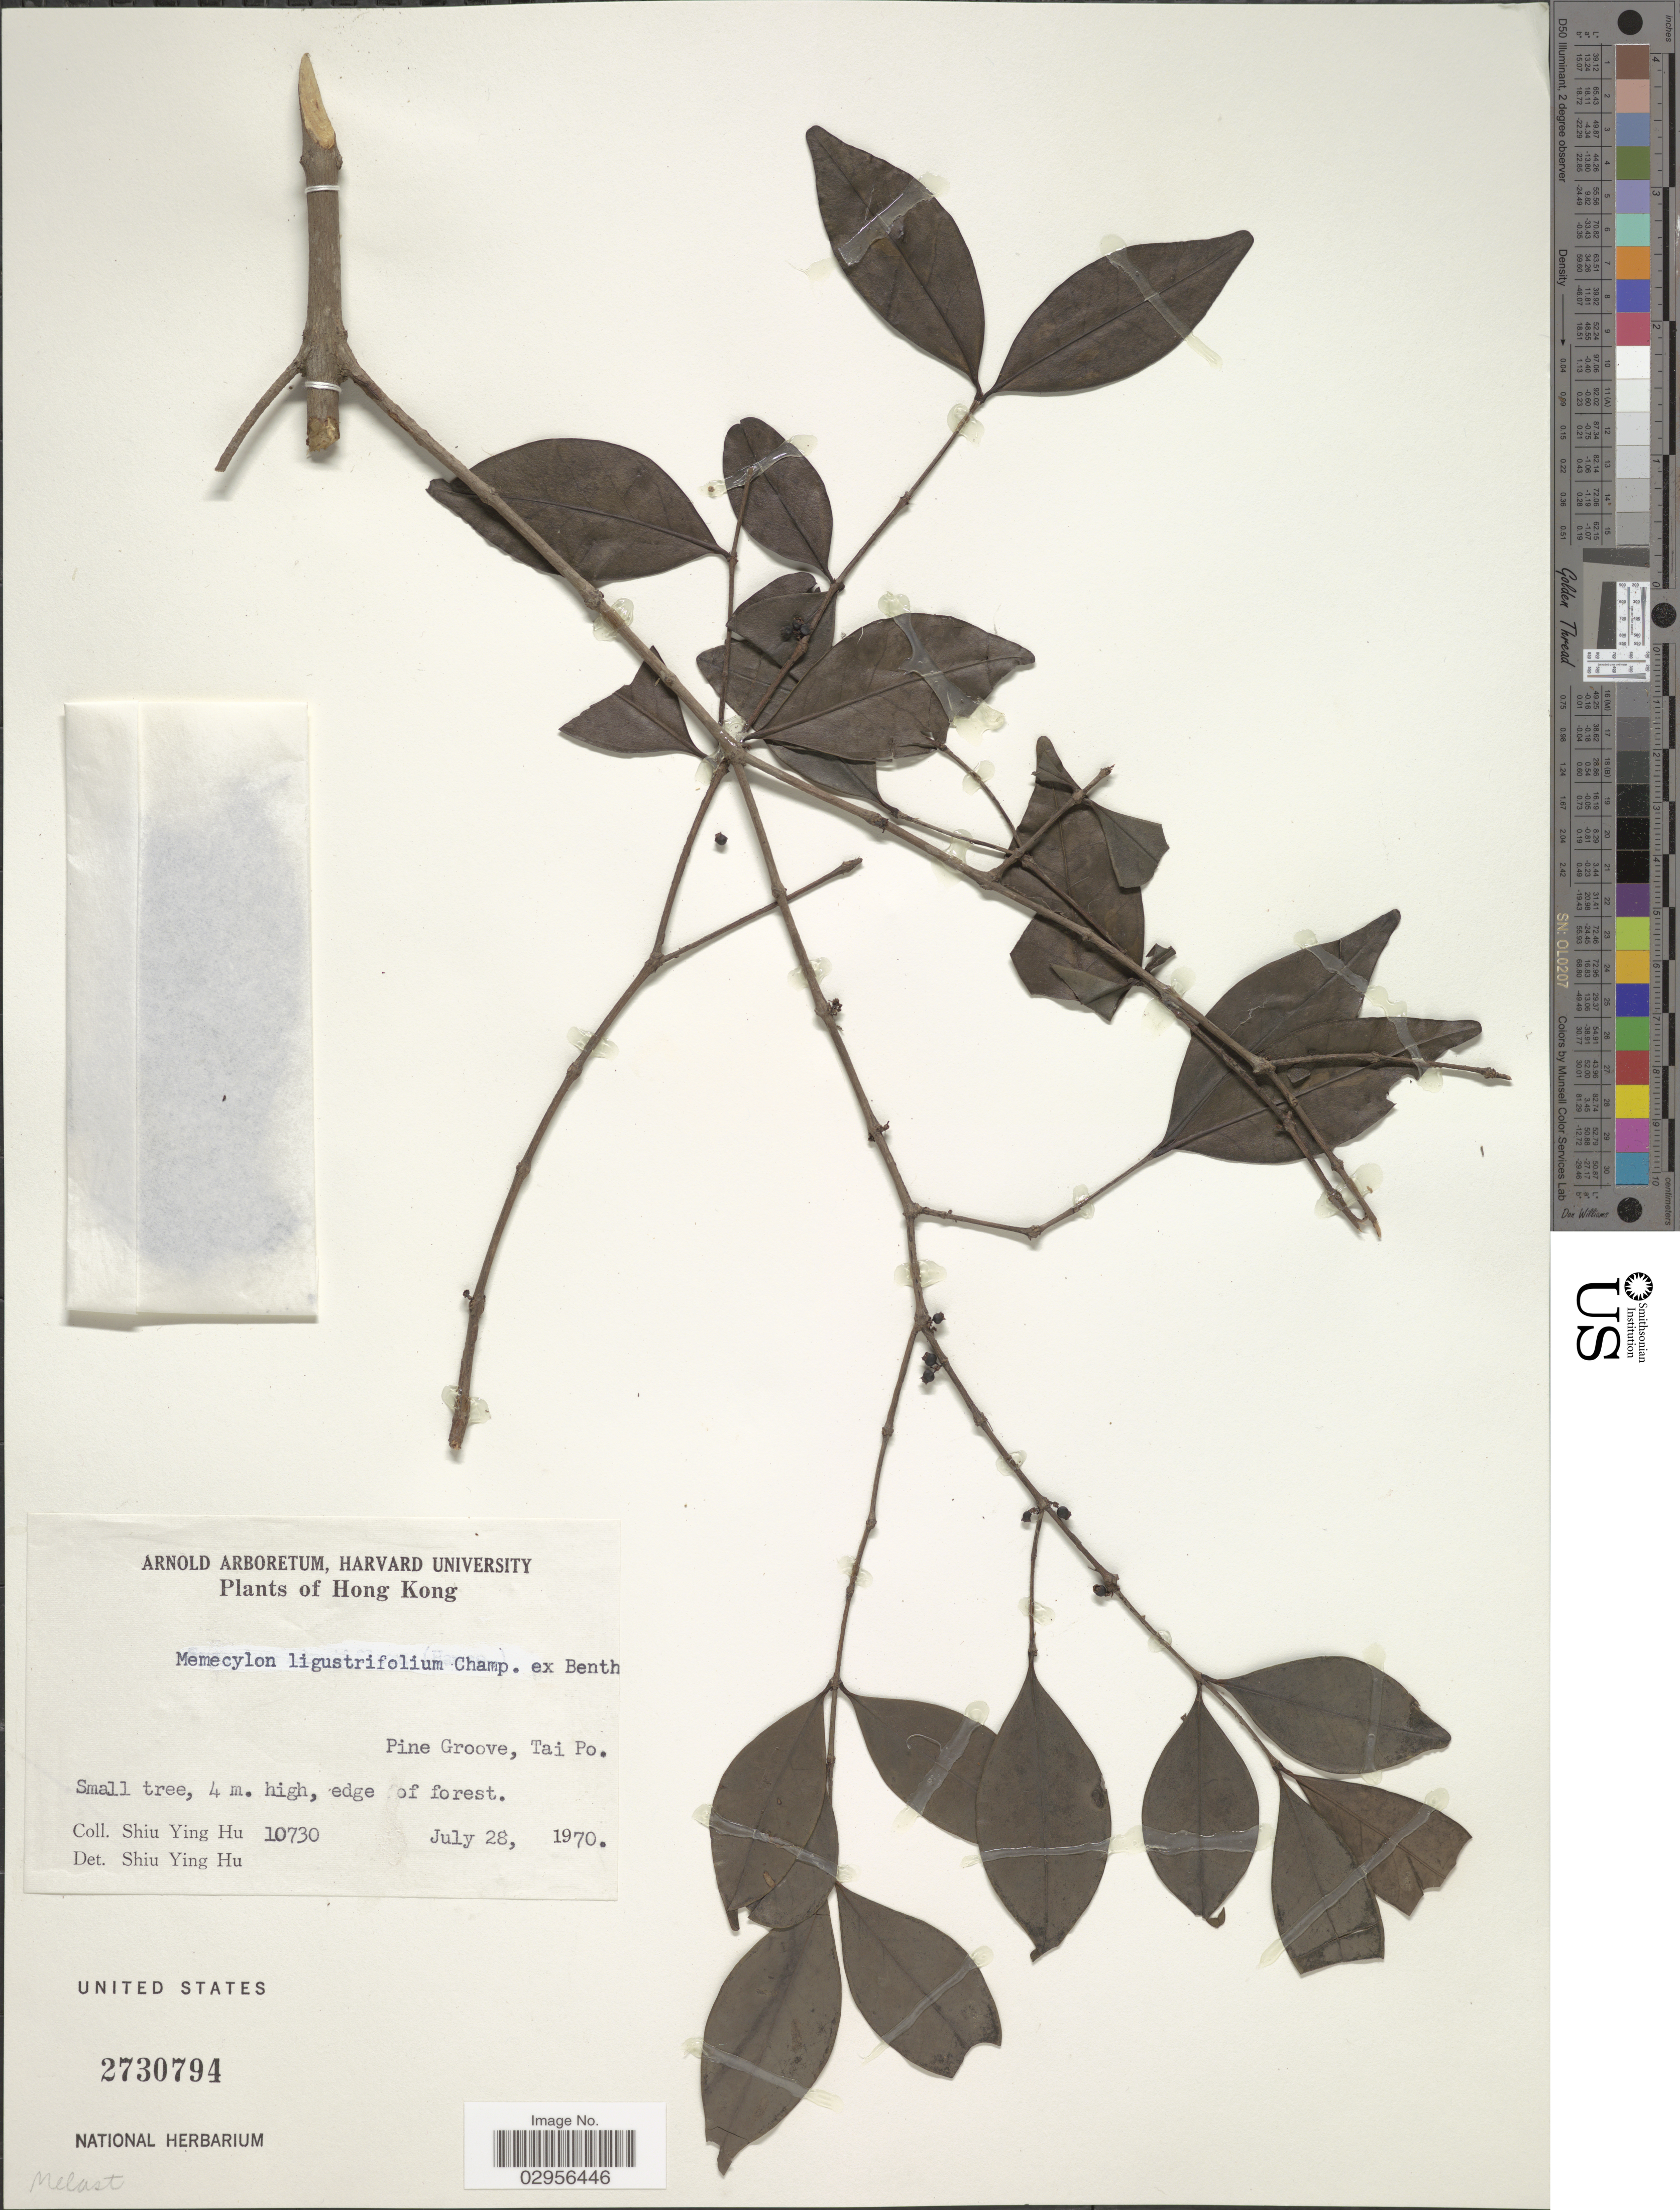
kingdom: Plantae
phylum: Tracheophyta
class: Magnoliopsida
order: Myrtales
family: Melastomataceae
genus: Memecylon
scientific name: Memecylon ligustrifolium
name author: Champ. ex Benth.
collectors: S. Y. Hu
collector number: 10730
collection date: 1970-07-28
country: China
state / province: Hong Kong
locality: Pine Groove, Tai Po.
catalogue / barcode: US 2730794